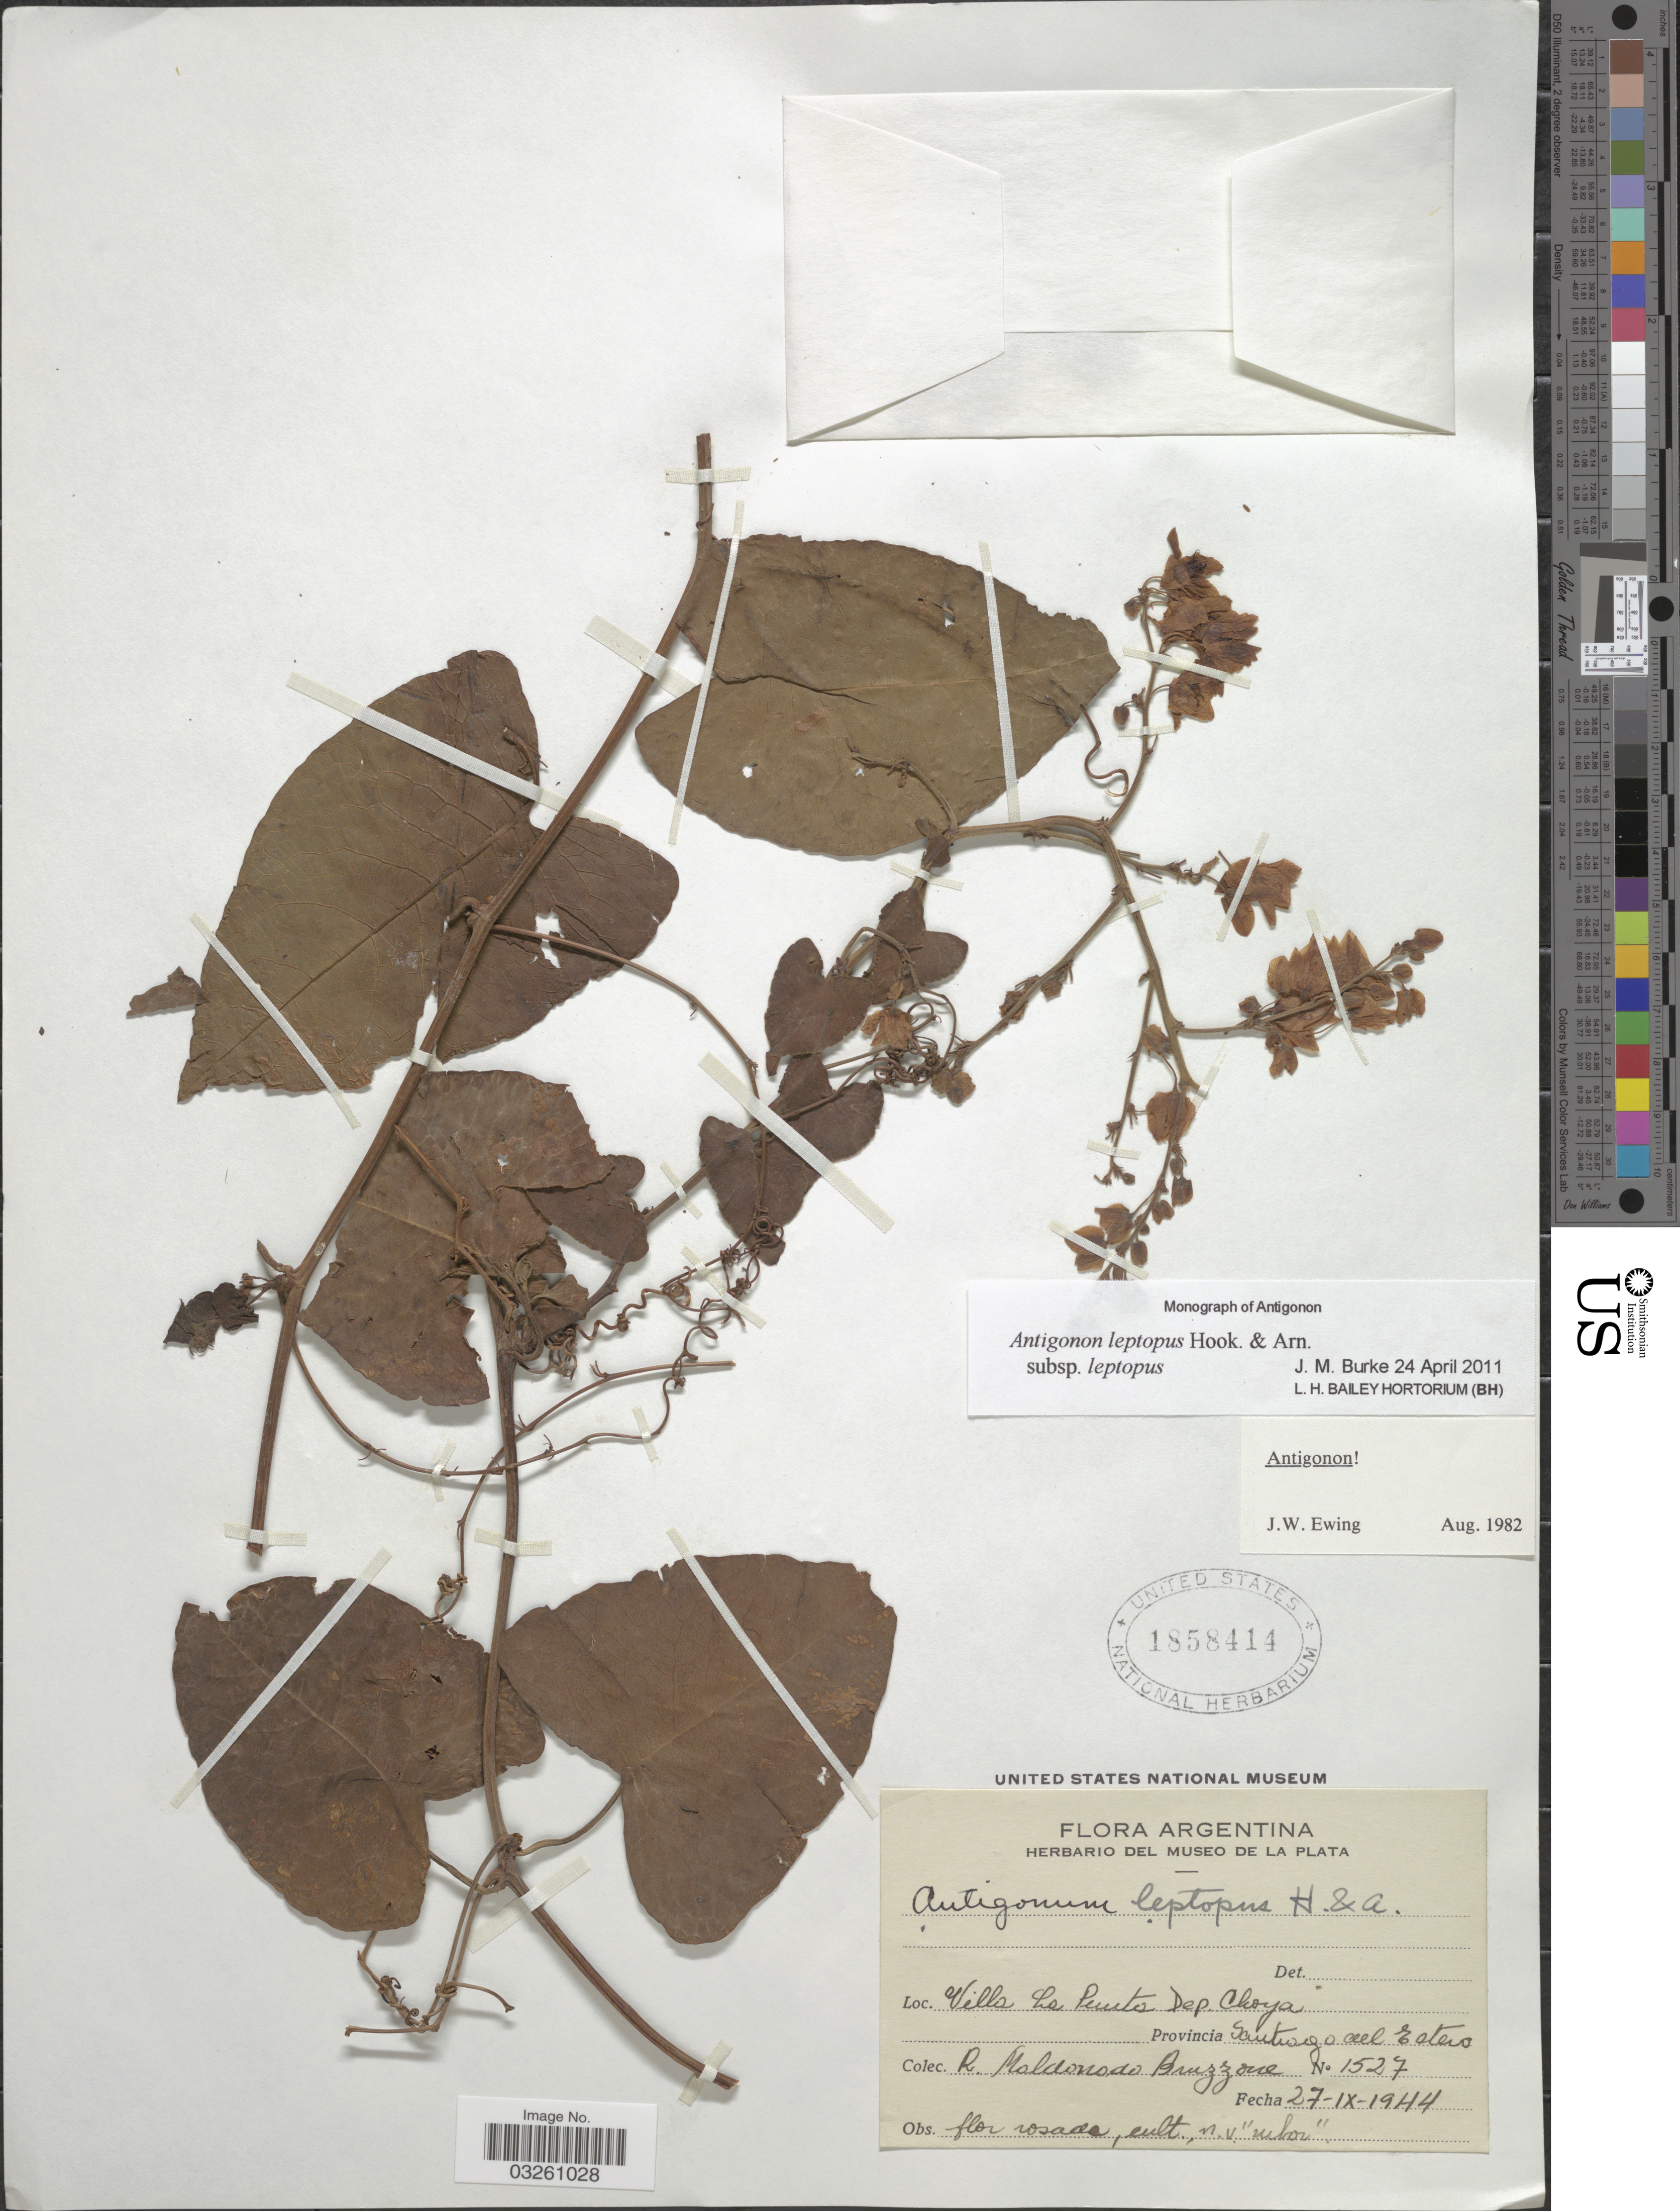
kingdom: Plantae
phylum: Tracheophyta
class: Magnoliopsida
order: Caryophyllales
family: Polygonaceae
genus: Antigonon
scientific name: Antigonon leptopus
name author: Hook. & Arn.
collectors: R. Bruzzone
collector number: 1527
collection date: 1944-09-27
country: Argentina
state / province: Santiago del Estero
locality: Villa La Punta Dep. Choya.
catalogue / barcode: US 1858414